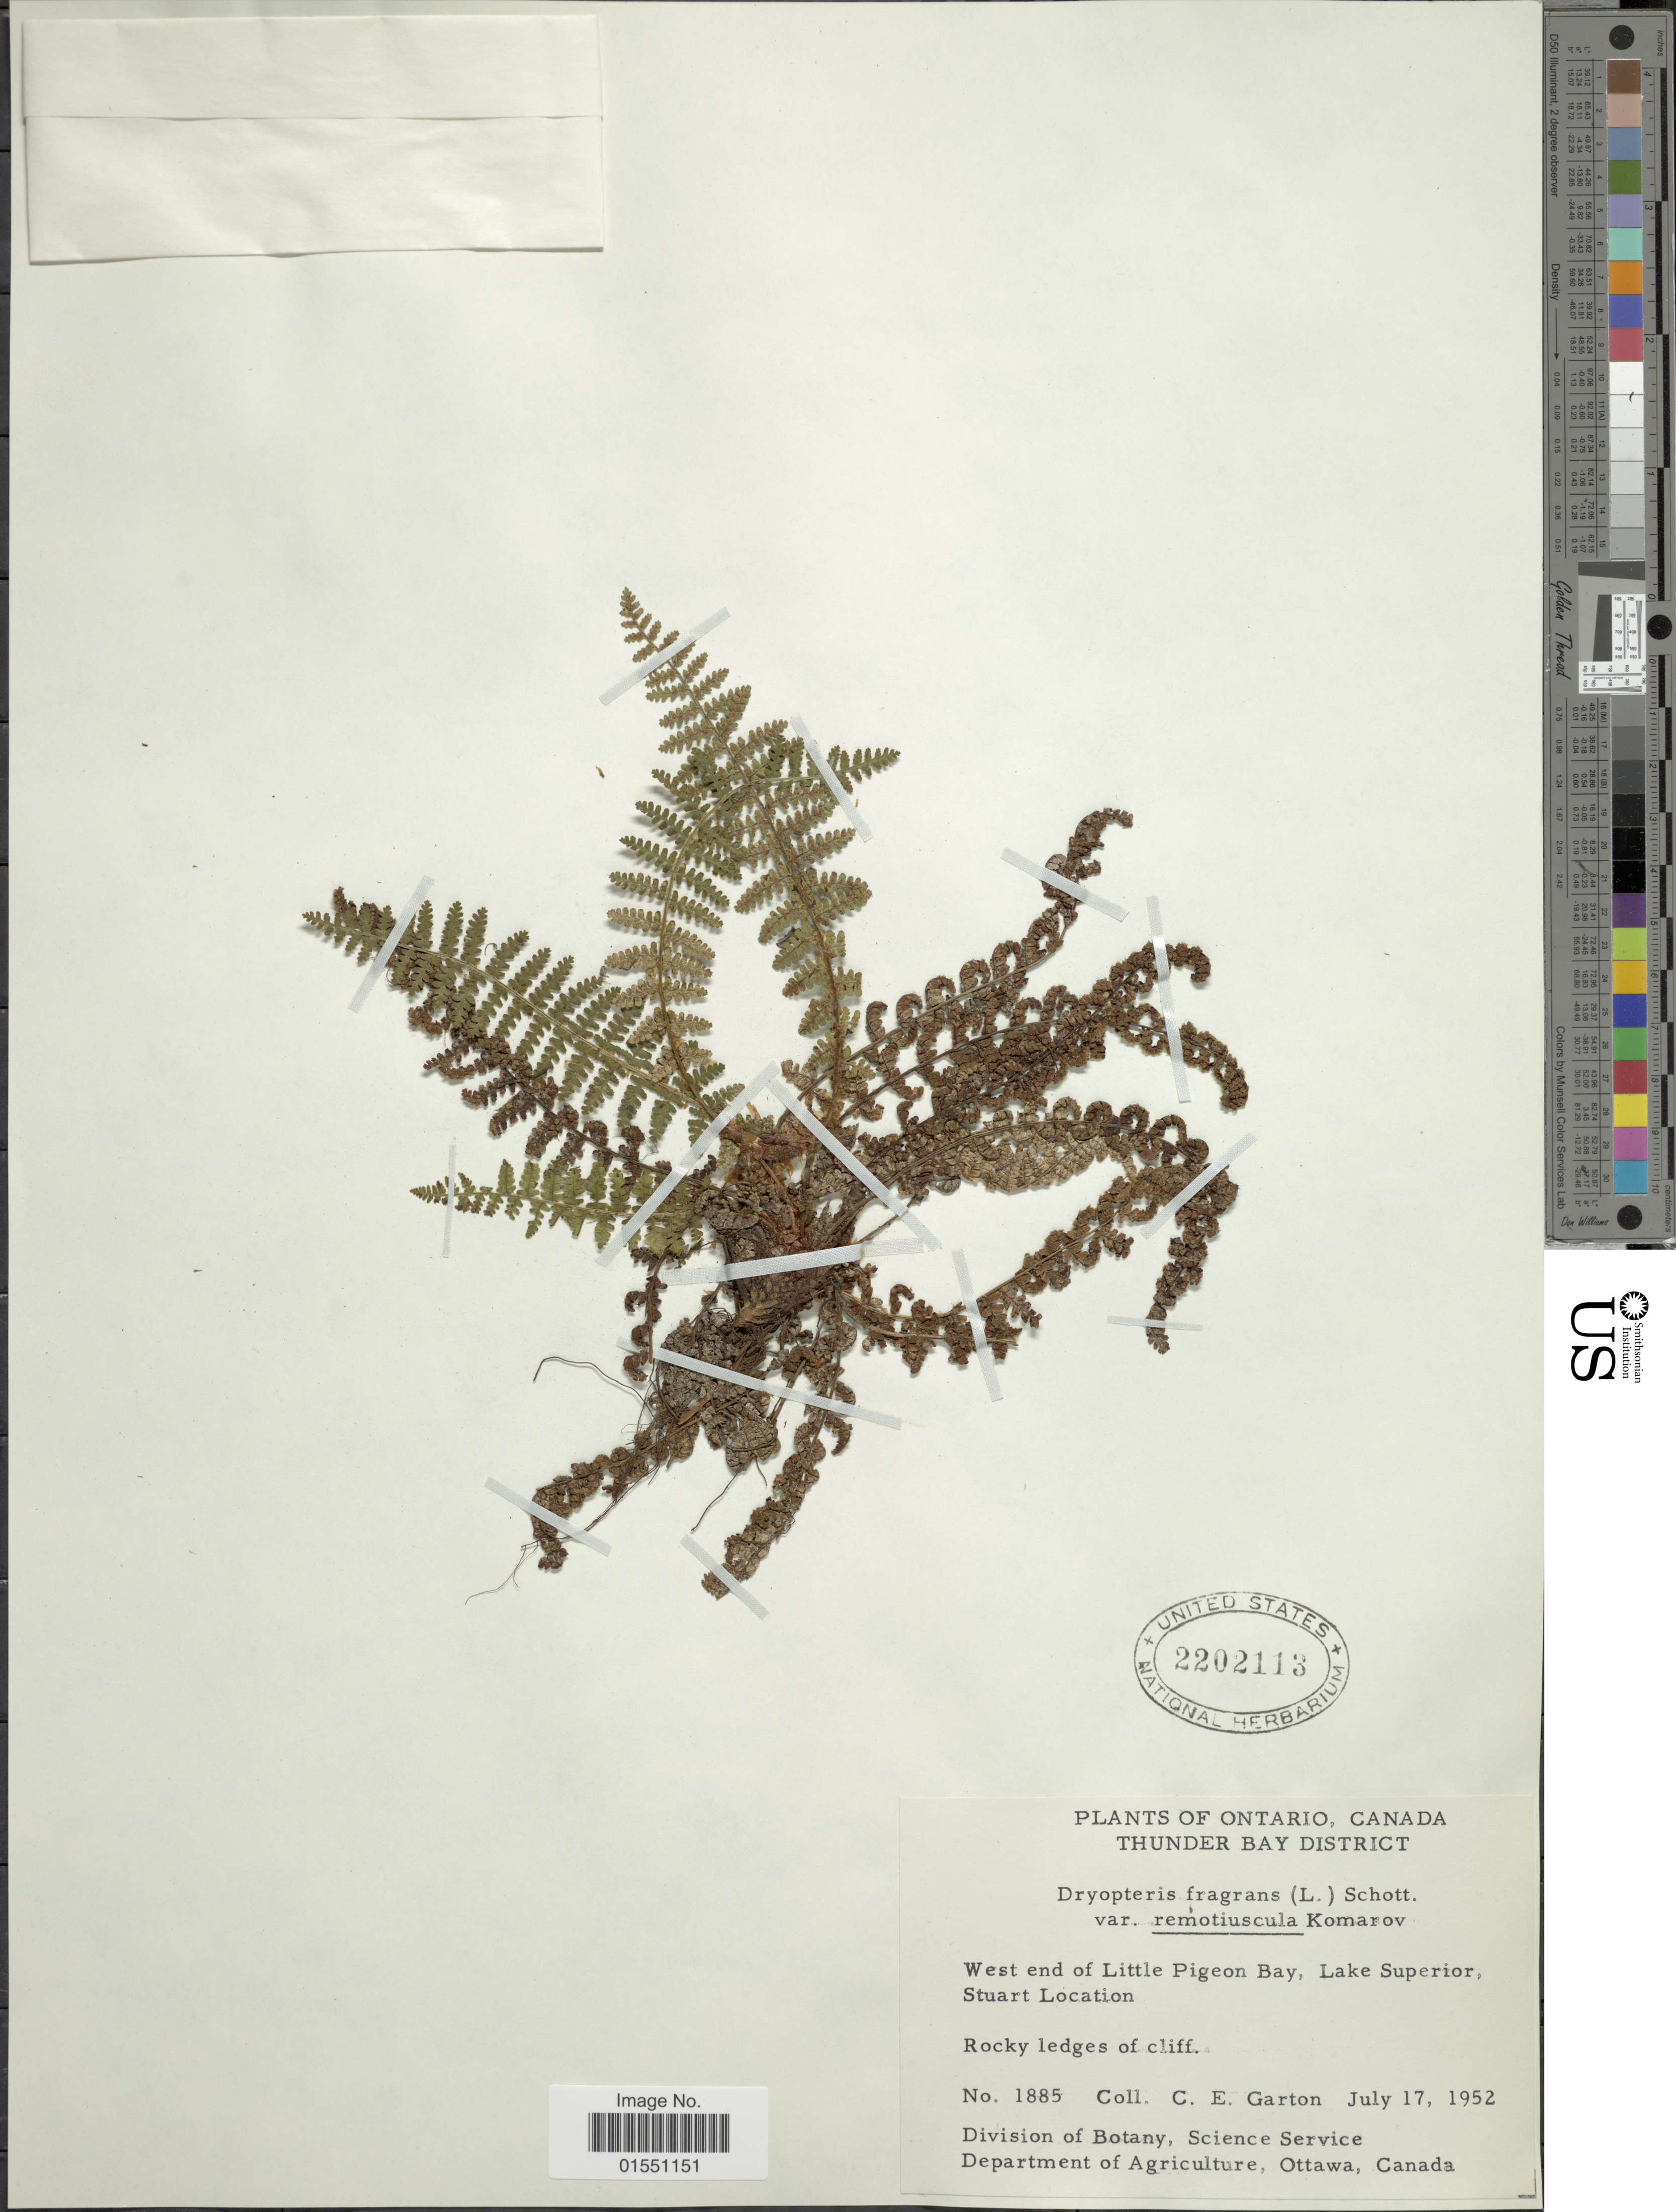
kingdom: Plantae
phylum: Tracheophyta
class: Polypodiopsida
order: Polypodiales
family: Dryopteridaceae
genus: Dryopteris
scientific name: Dryopteris fragrans var. hookeriana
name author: A. Prince ex Weath.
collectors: C. E. Garton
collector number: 1885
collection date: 1952-07-17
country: Canada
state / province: Ontario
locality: Thunder Bay District. West end of Little Pigeon Bay, Lake Superior, Stuart Location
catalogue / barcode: US 2202113